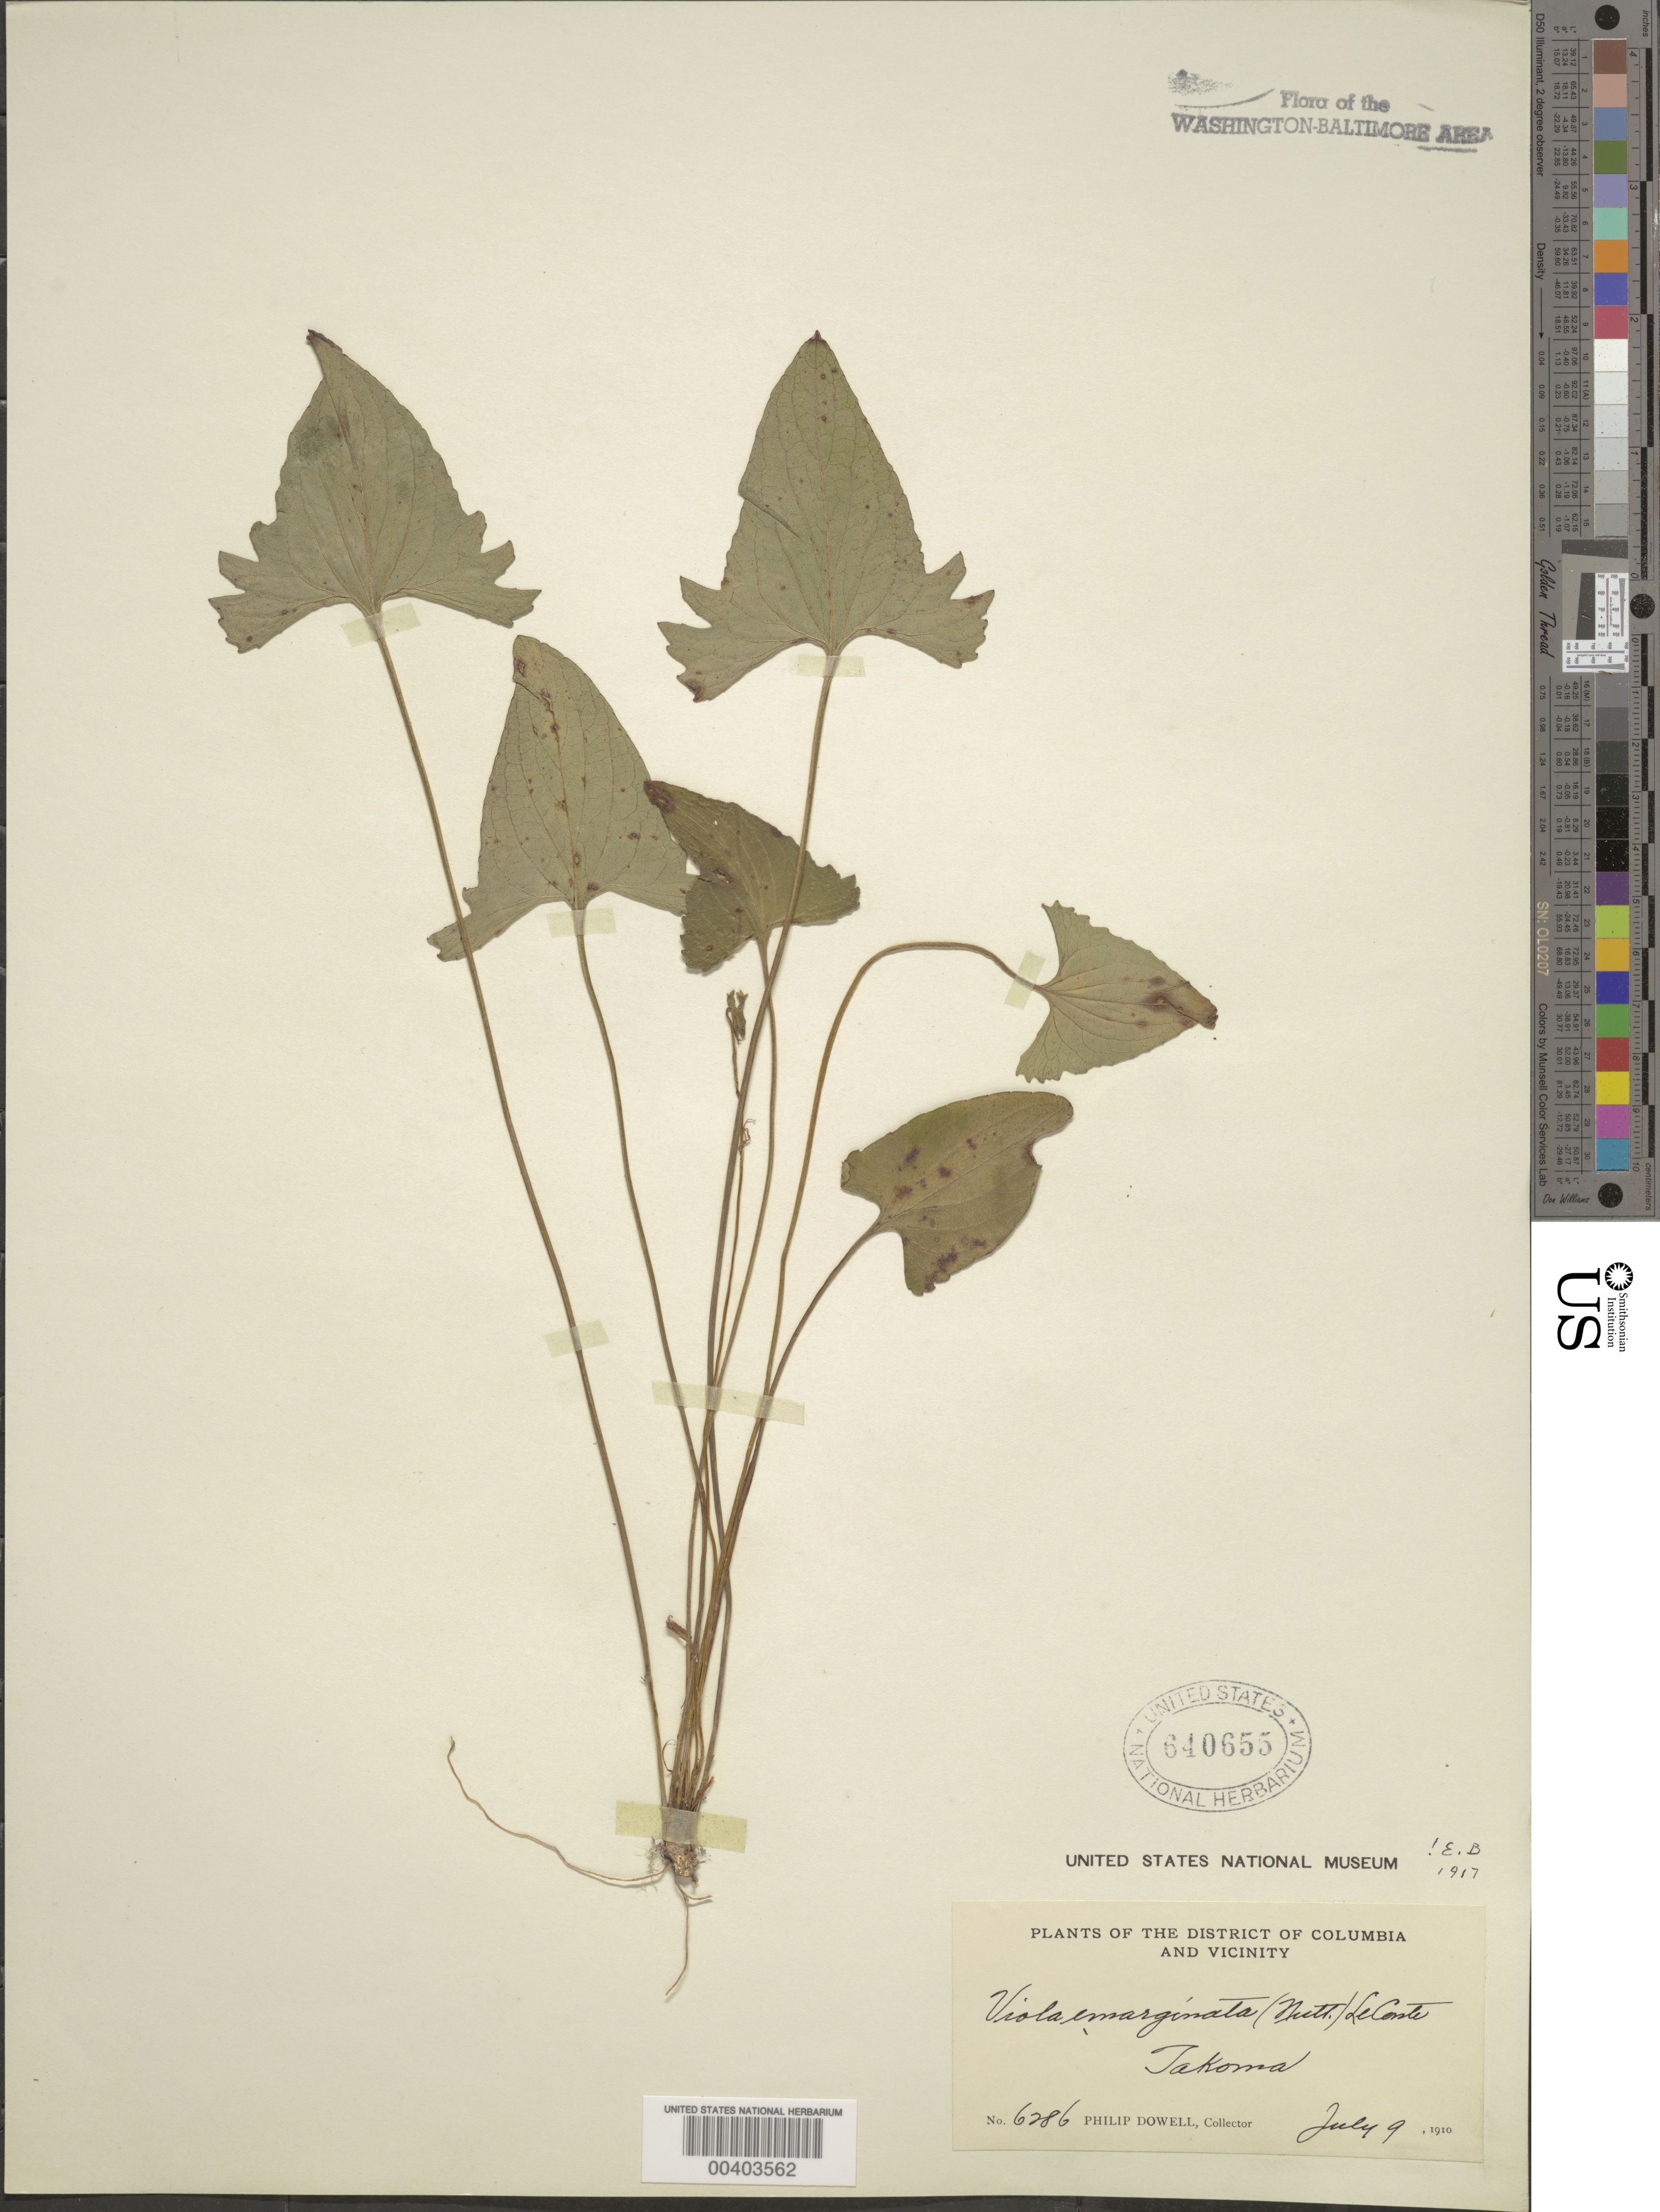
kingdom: Plantae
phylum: Tracheophyta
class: Magnoliopsida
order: Malpighiales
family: Violaceae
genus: Viola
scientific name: Viola sagittata var. sagittata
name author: Aiton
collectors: P. Dowell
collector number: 6286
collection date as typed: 09 Jul 1910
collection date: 1910-07-09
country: United States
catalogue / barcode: US 640655